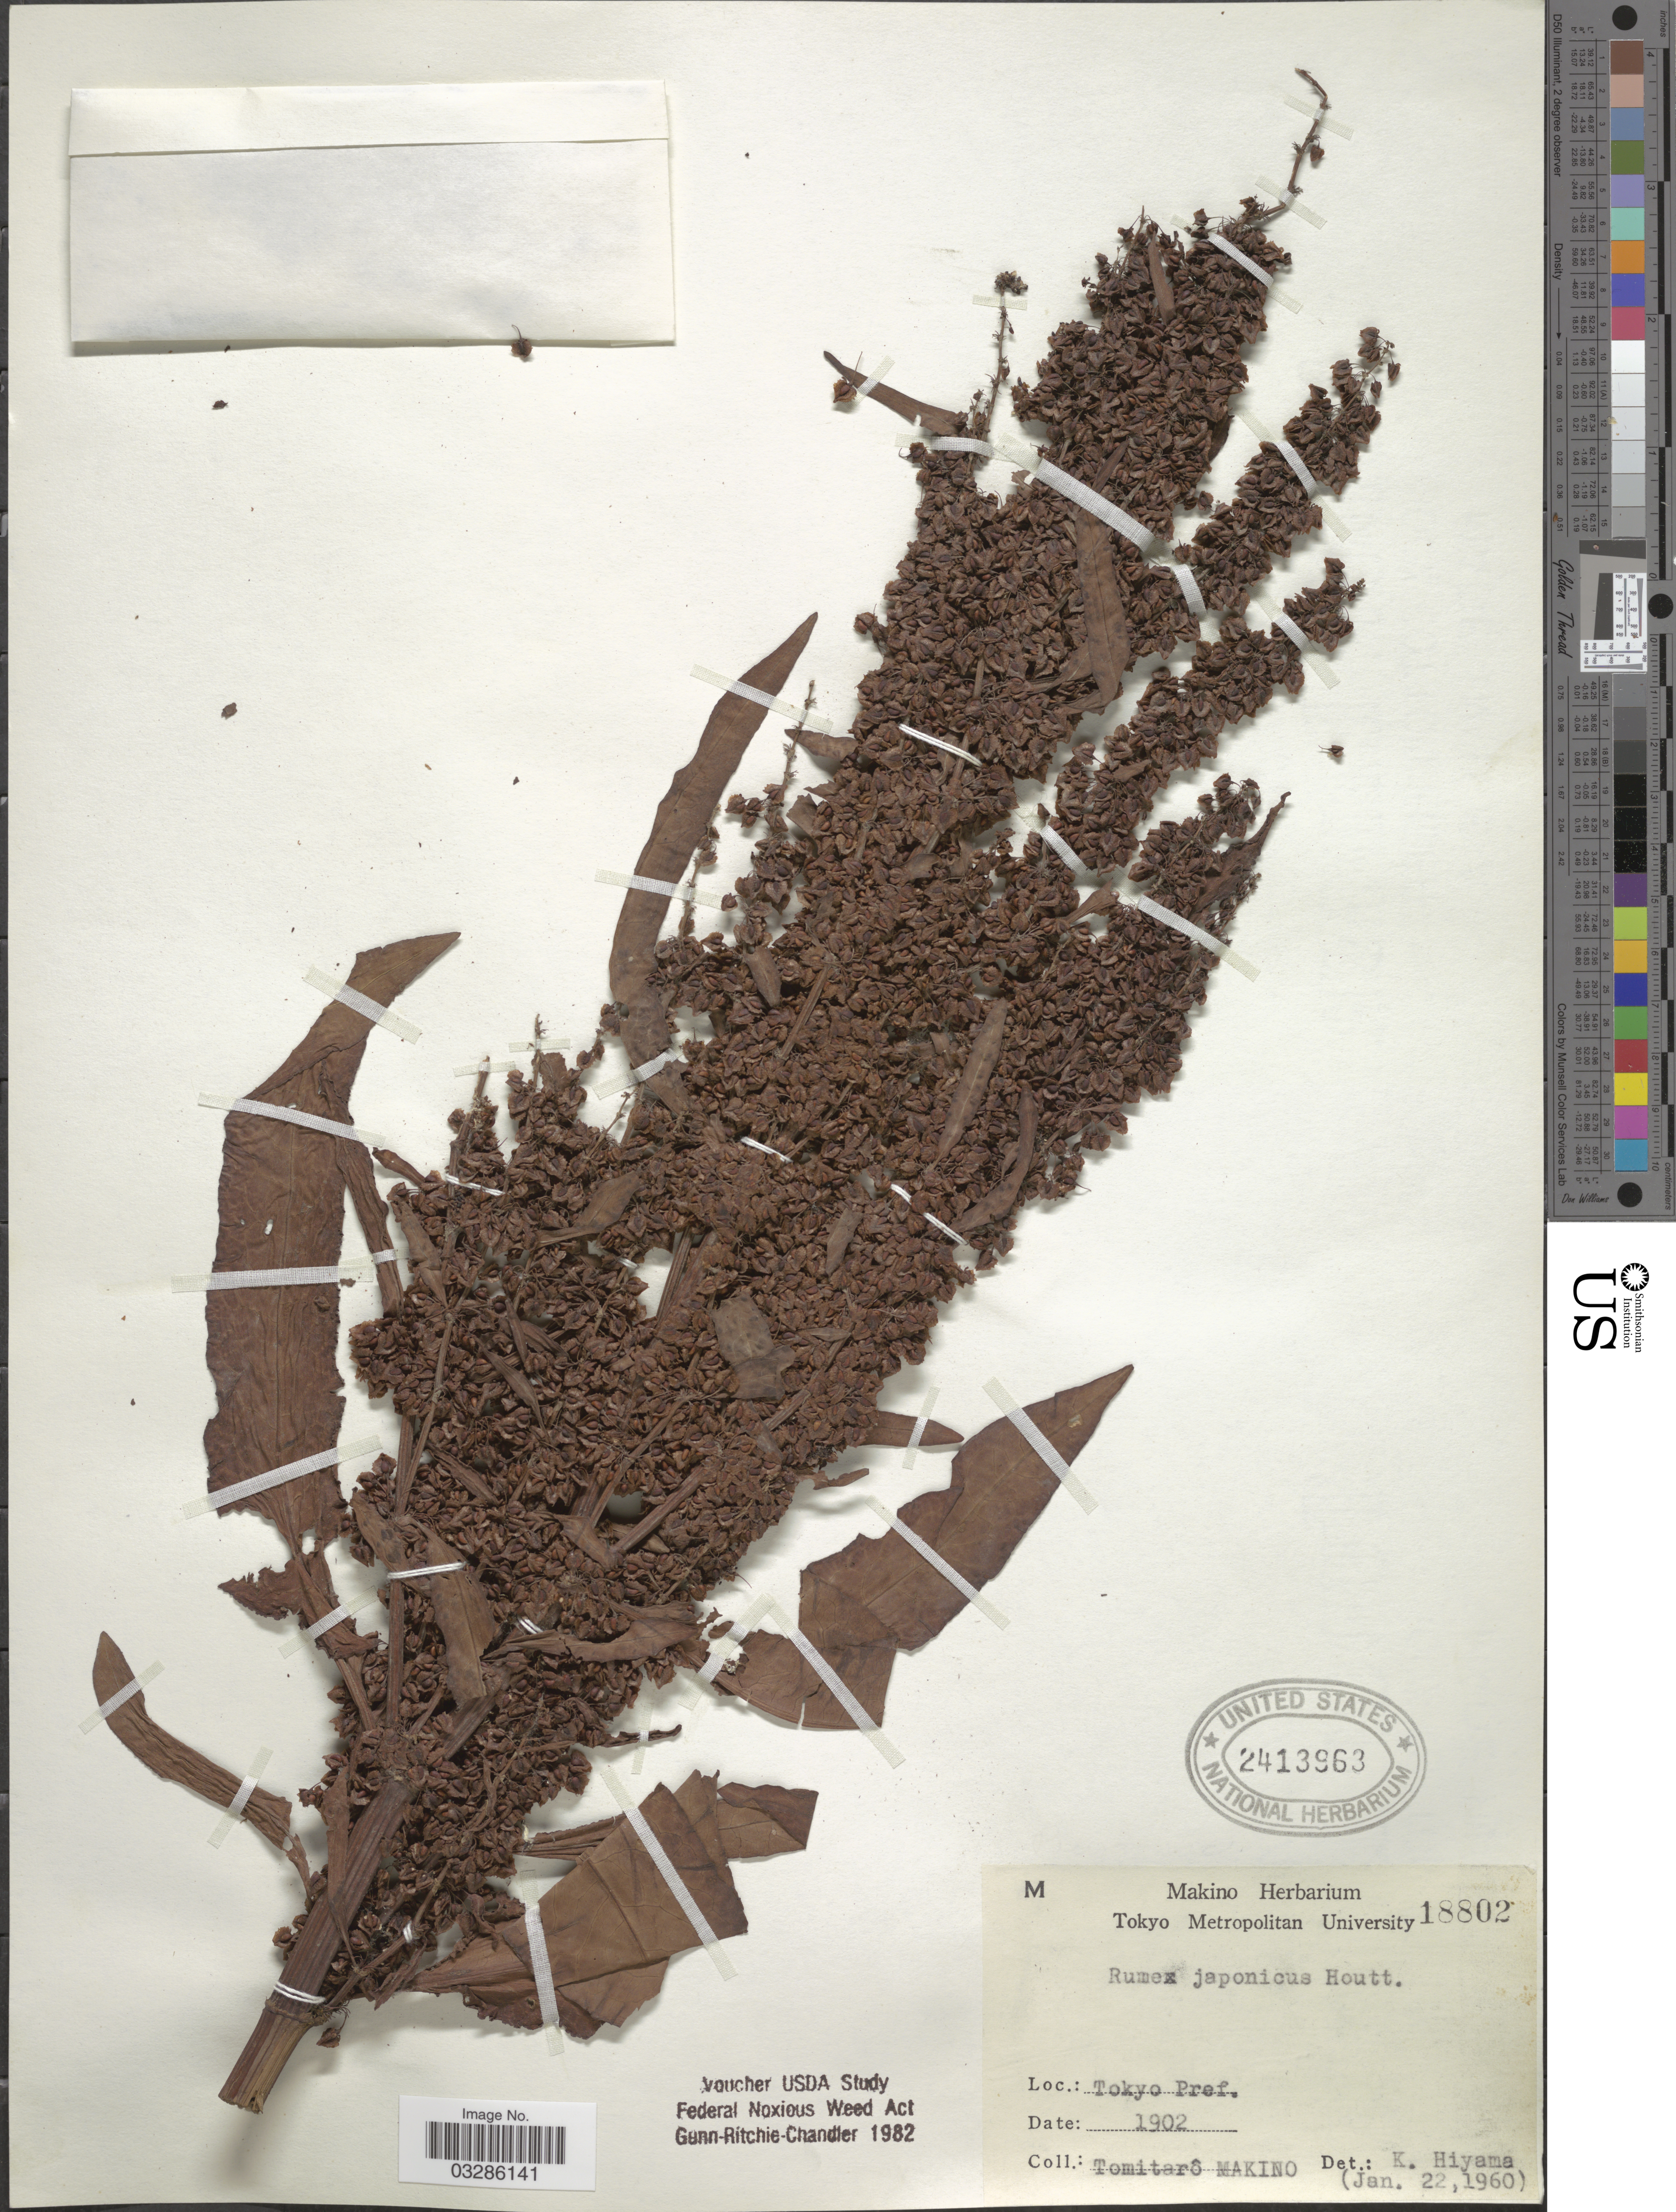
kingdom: Plantae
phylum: Tracheophyta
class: Magnoliopsida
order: Caryophyllales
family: Polygonaceae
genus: Rumex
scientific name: Rumex japonicus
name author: Houtt.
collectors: T. Makino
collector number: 18802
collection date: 1902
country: Japan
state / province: Tokyo, Federal City of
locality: Tokyo Pref.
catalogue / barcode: US 2413963